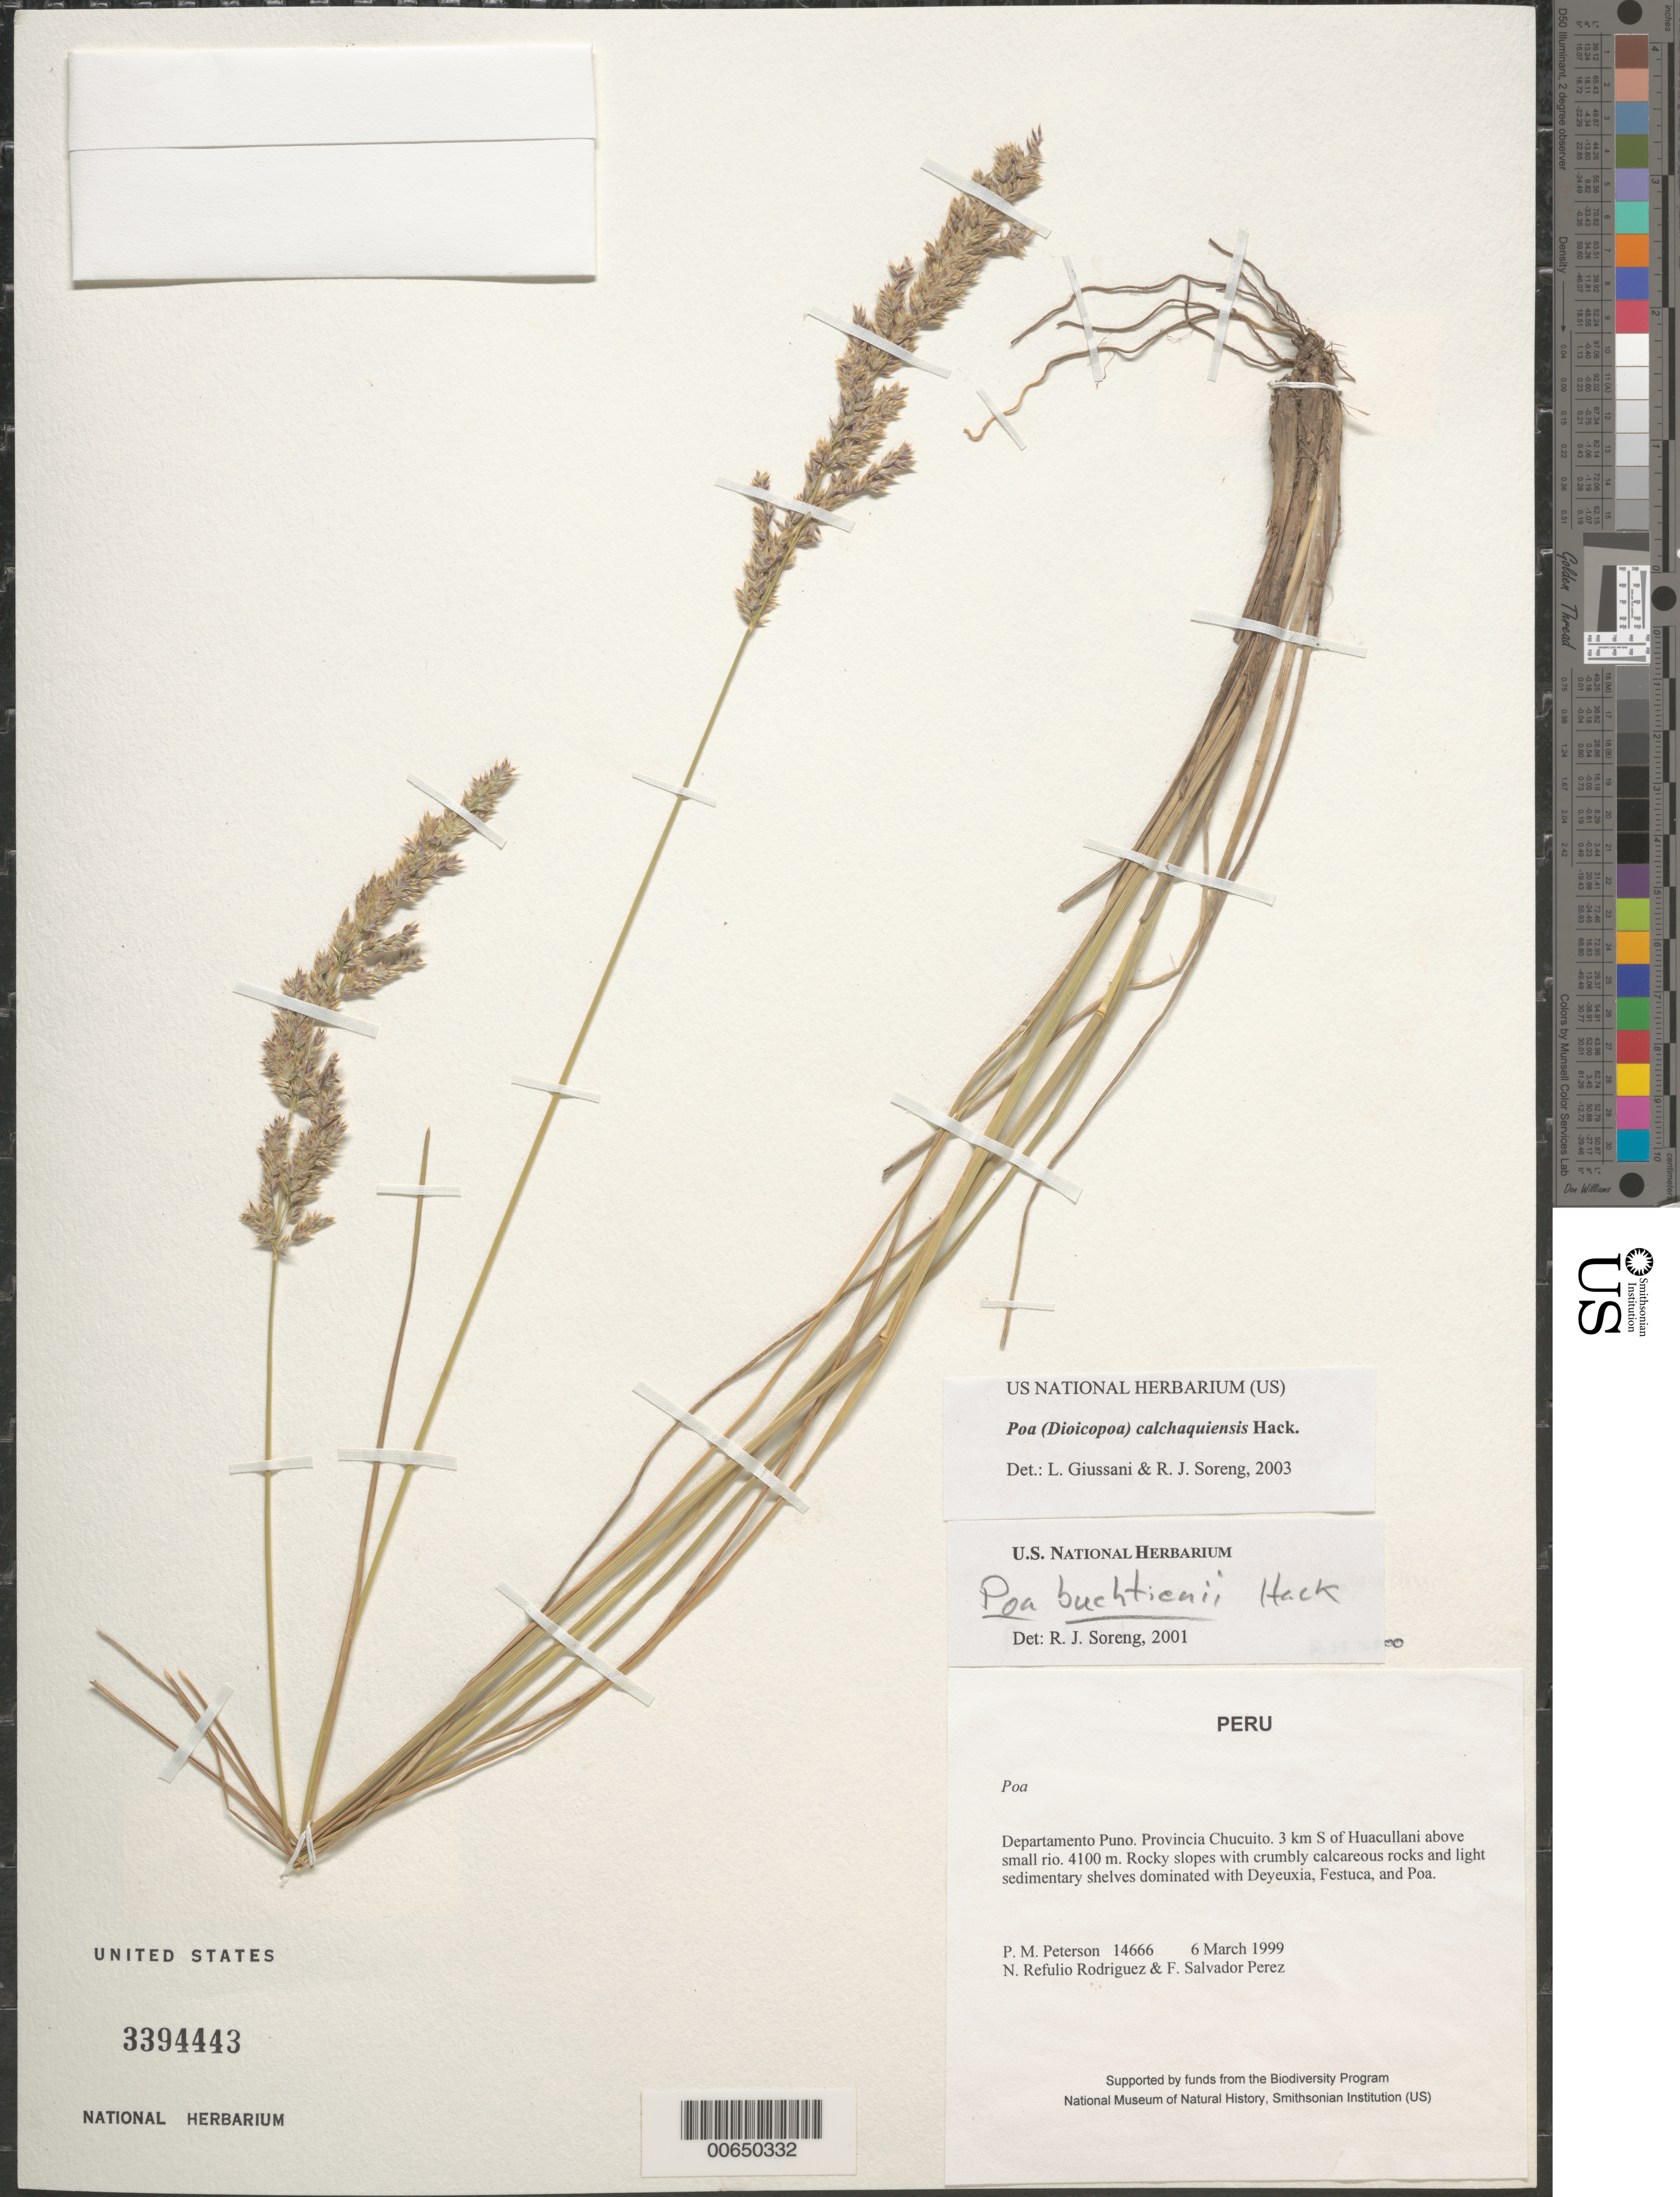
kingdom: Plantae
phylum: Tracheophyta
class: Liliopsida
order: Poales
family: Poaceae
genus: Poa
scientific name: Poa calchaquiensis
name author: Hack.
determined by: Soreng, Robert J., Research Associate (BOT), Smithsonian Institution - National Museum of Natural History (UNITED STATES)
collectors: P. M. Peterson, N. Refulio-Rodríguez & F. Salvador Perez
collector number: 14666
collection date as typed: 06 Mar 1999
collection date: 1999-03-06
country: Peru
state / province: Puno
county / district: Chucuito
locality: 3 km S of Huacullani above small rio.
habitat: Rocky slopes with crumbly calcareous rocks and light sedimentary shelves dominated with Deyeuxia, Festuca and Poa.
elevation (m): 4100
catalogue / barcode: US 3394443